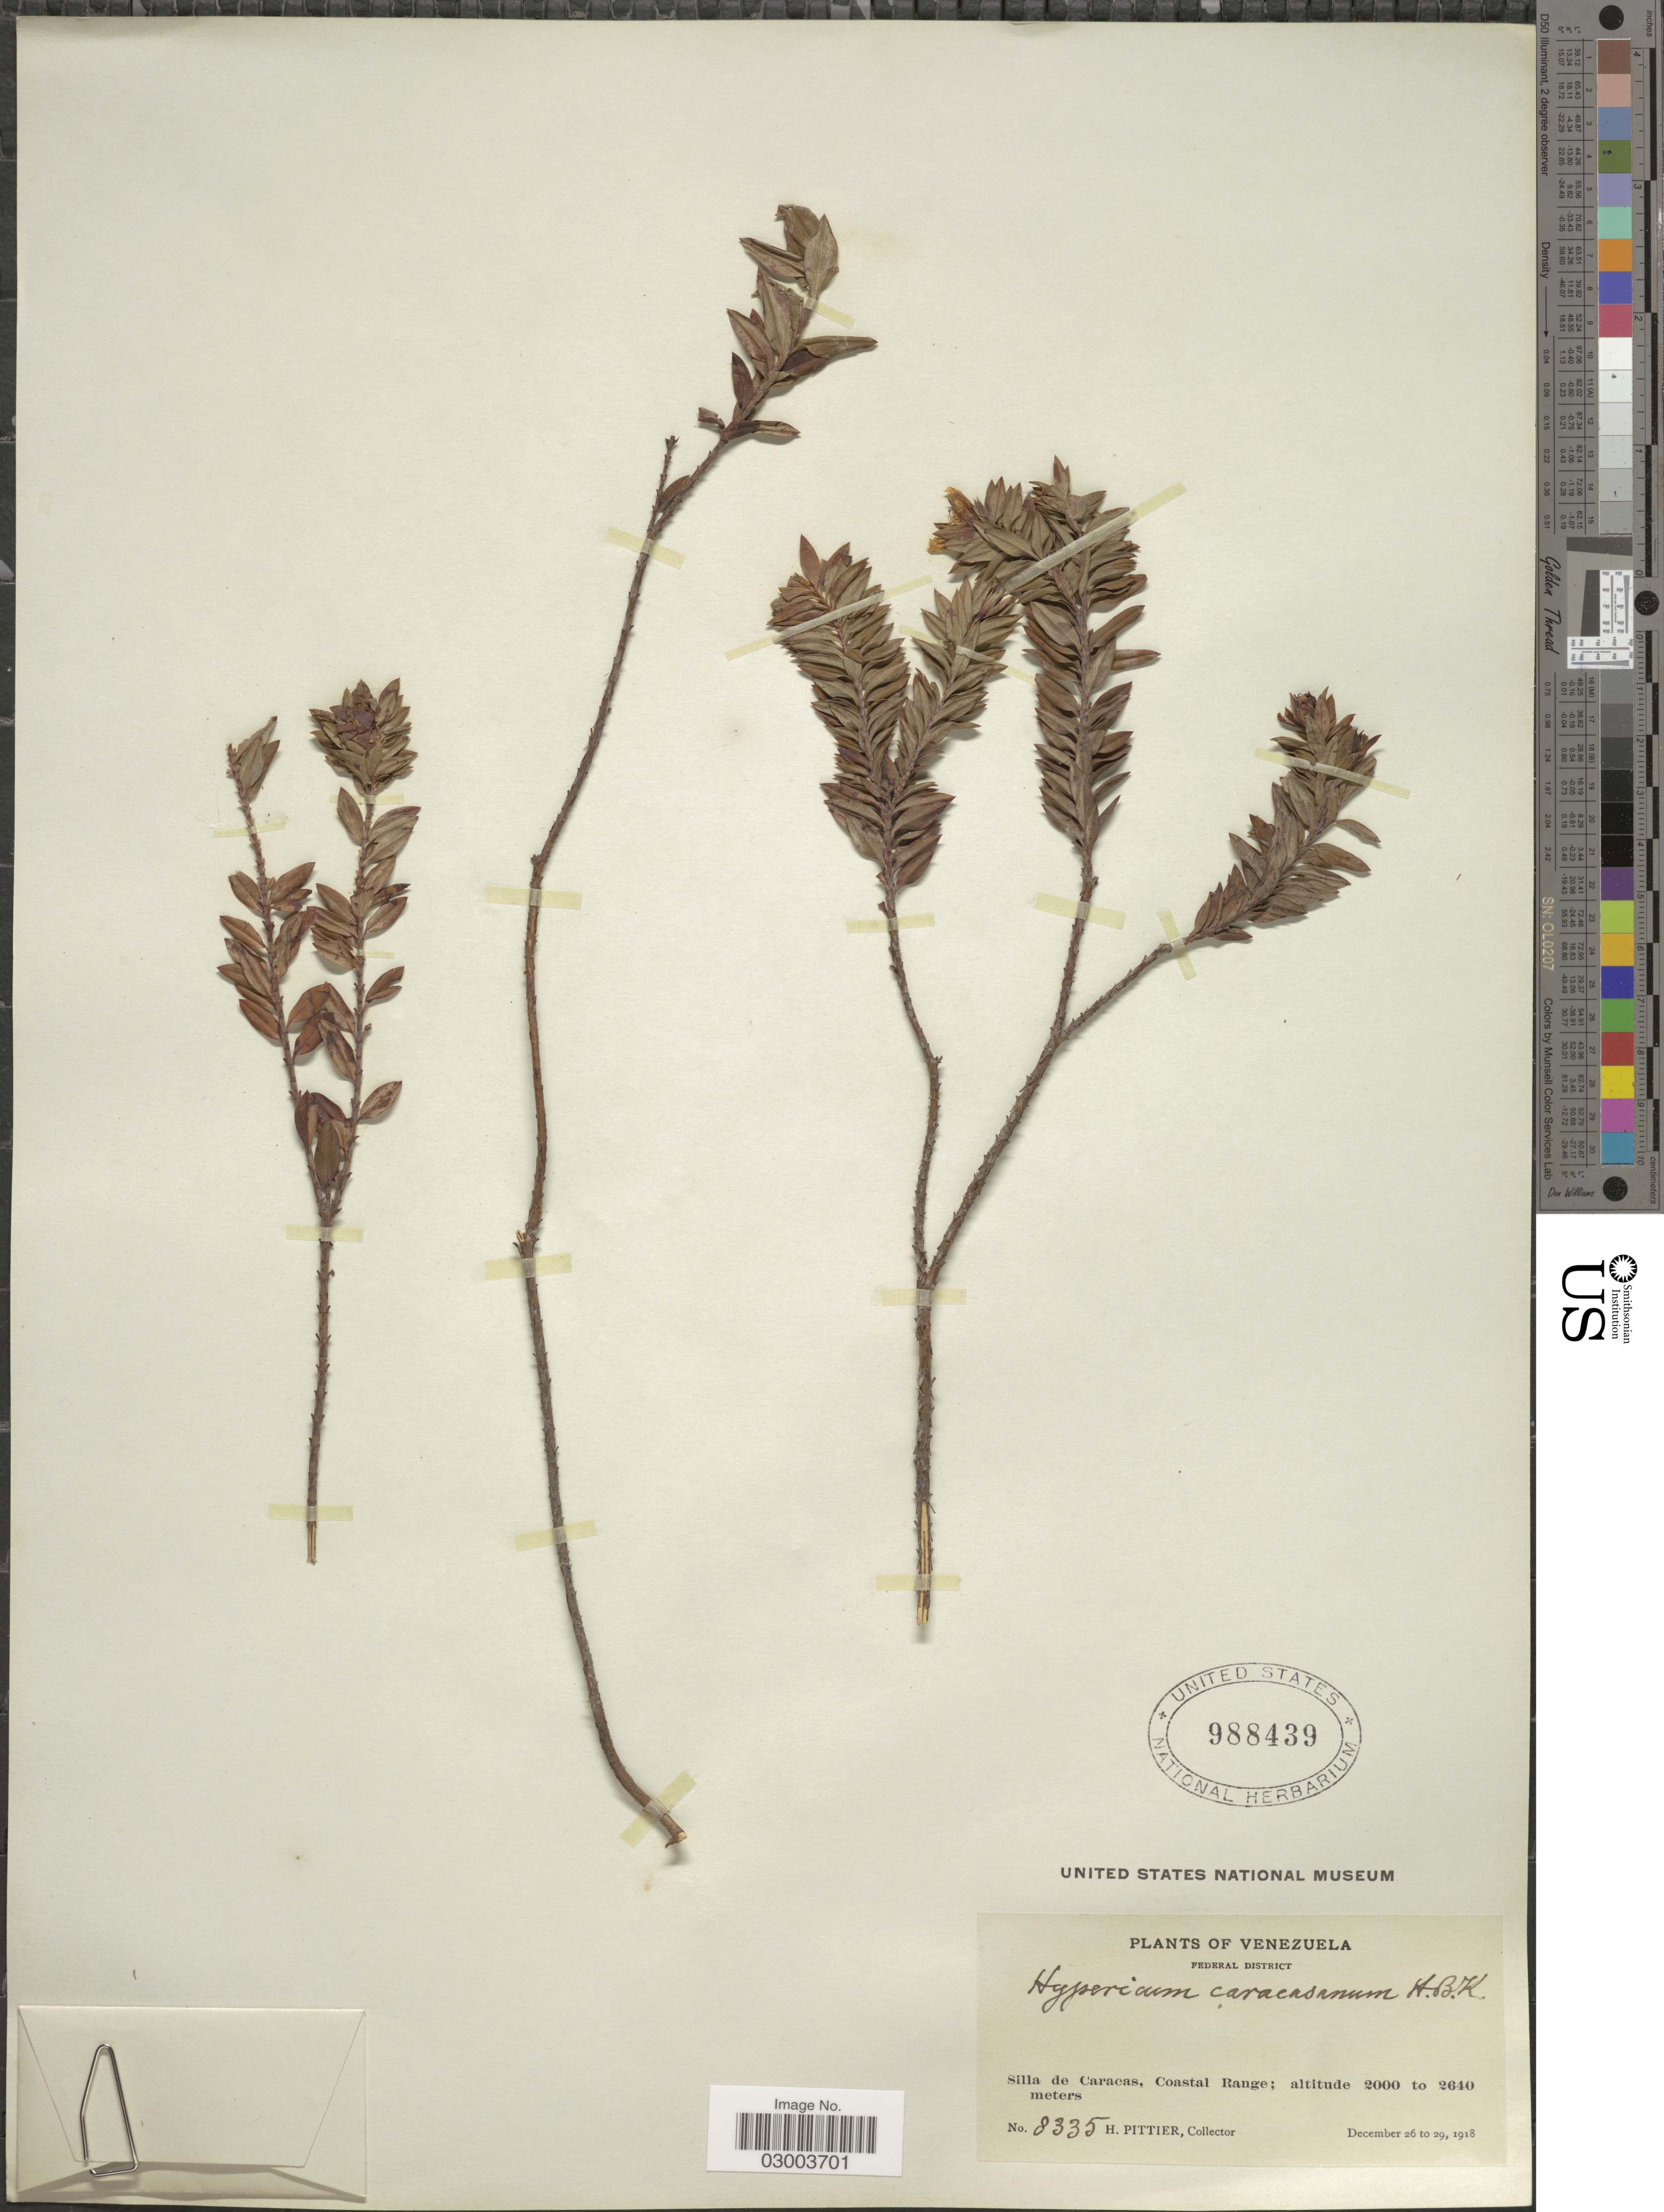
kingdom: Plantae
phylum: Tracheophyta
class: Magnoliopsida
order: Malpighiales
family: Hypericaceae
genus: Hypericum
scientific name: Hypericum caracasanum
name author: Willd.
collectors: H. F. Pittier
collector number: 8335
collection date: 1918-12-26/1918-12-29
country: Venezuela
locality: Federal District, Silla de Caracas, Coastal Range.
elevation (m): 2000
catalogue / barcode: US 988439